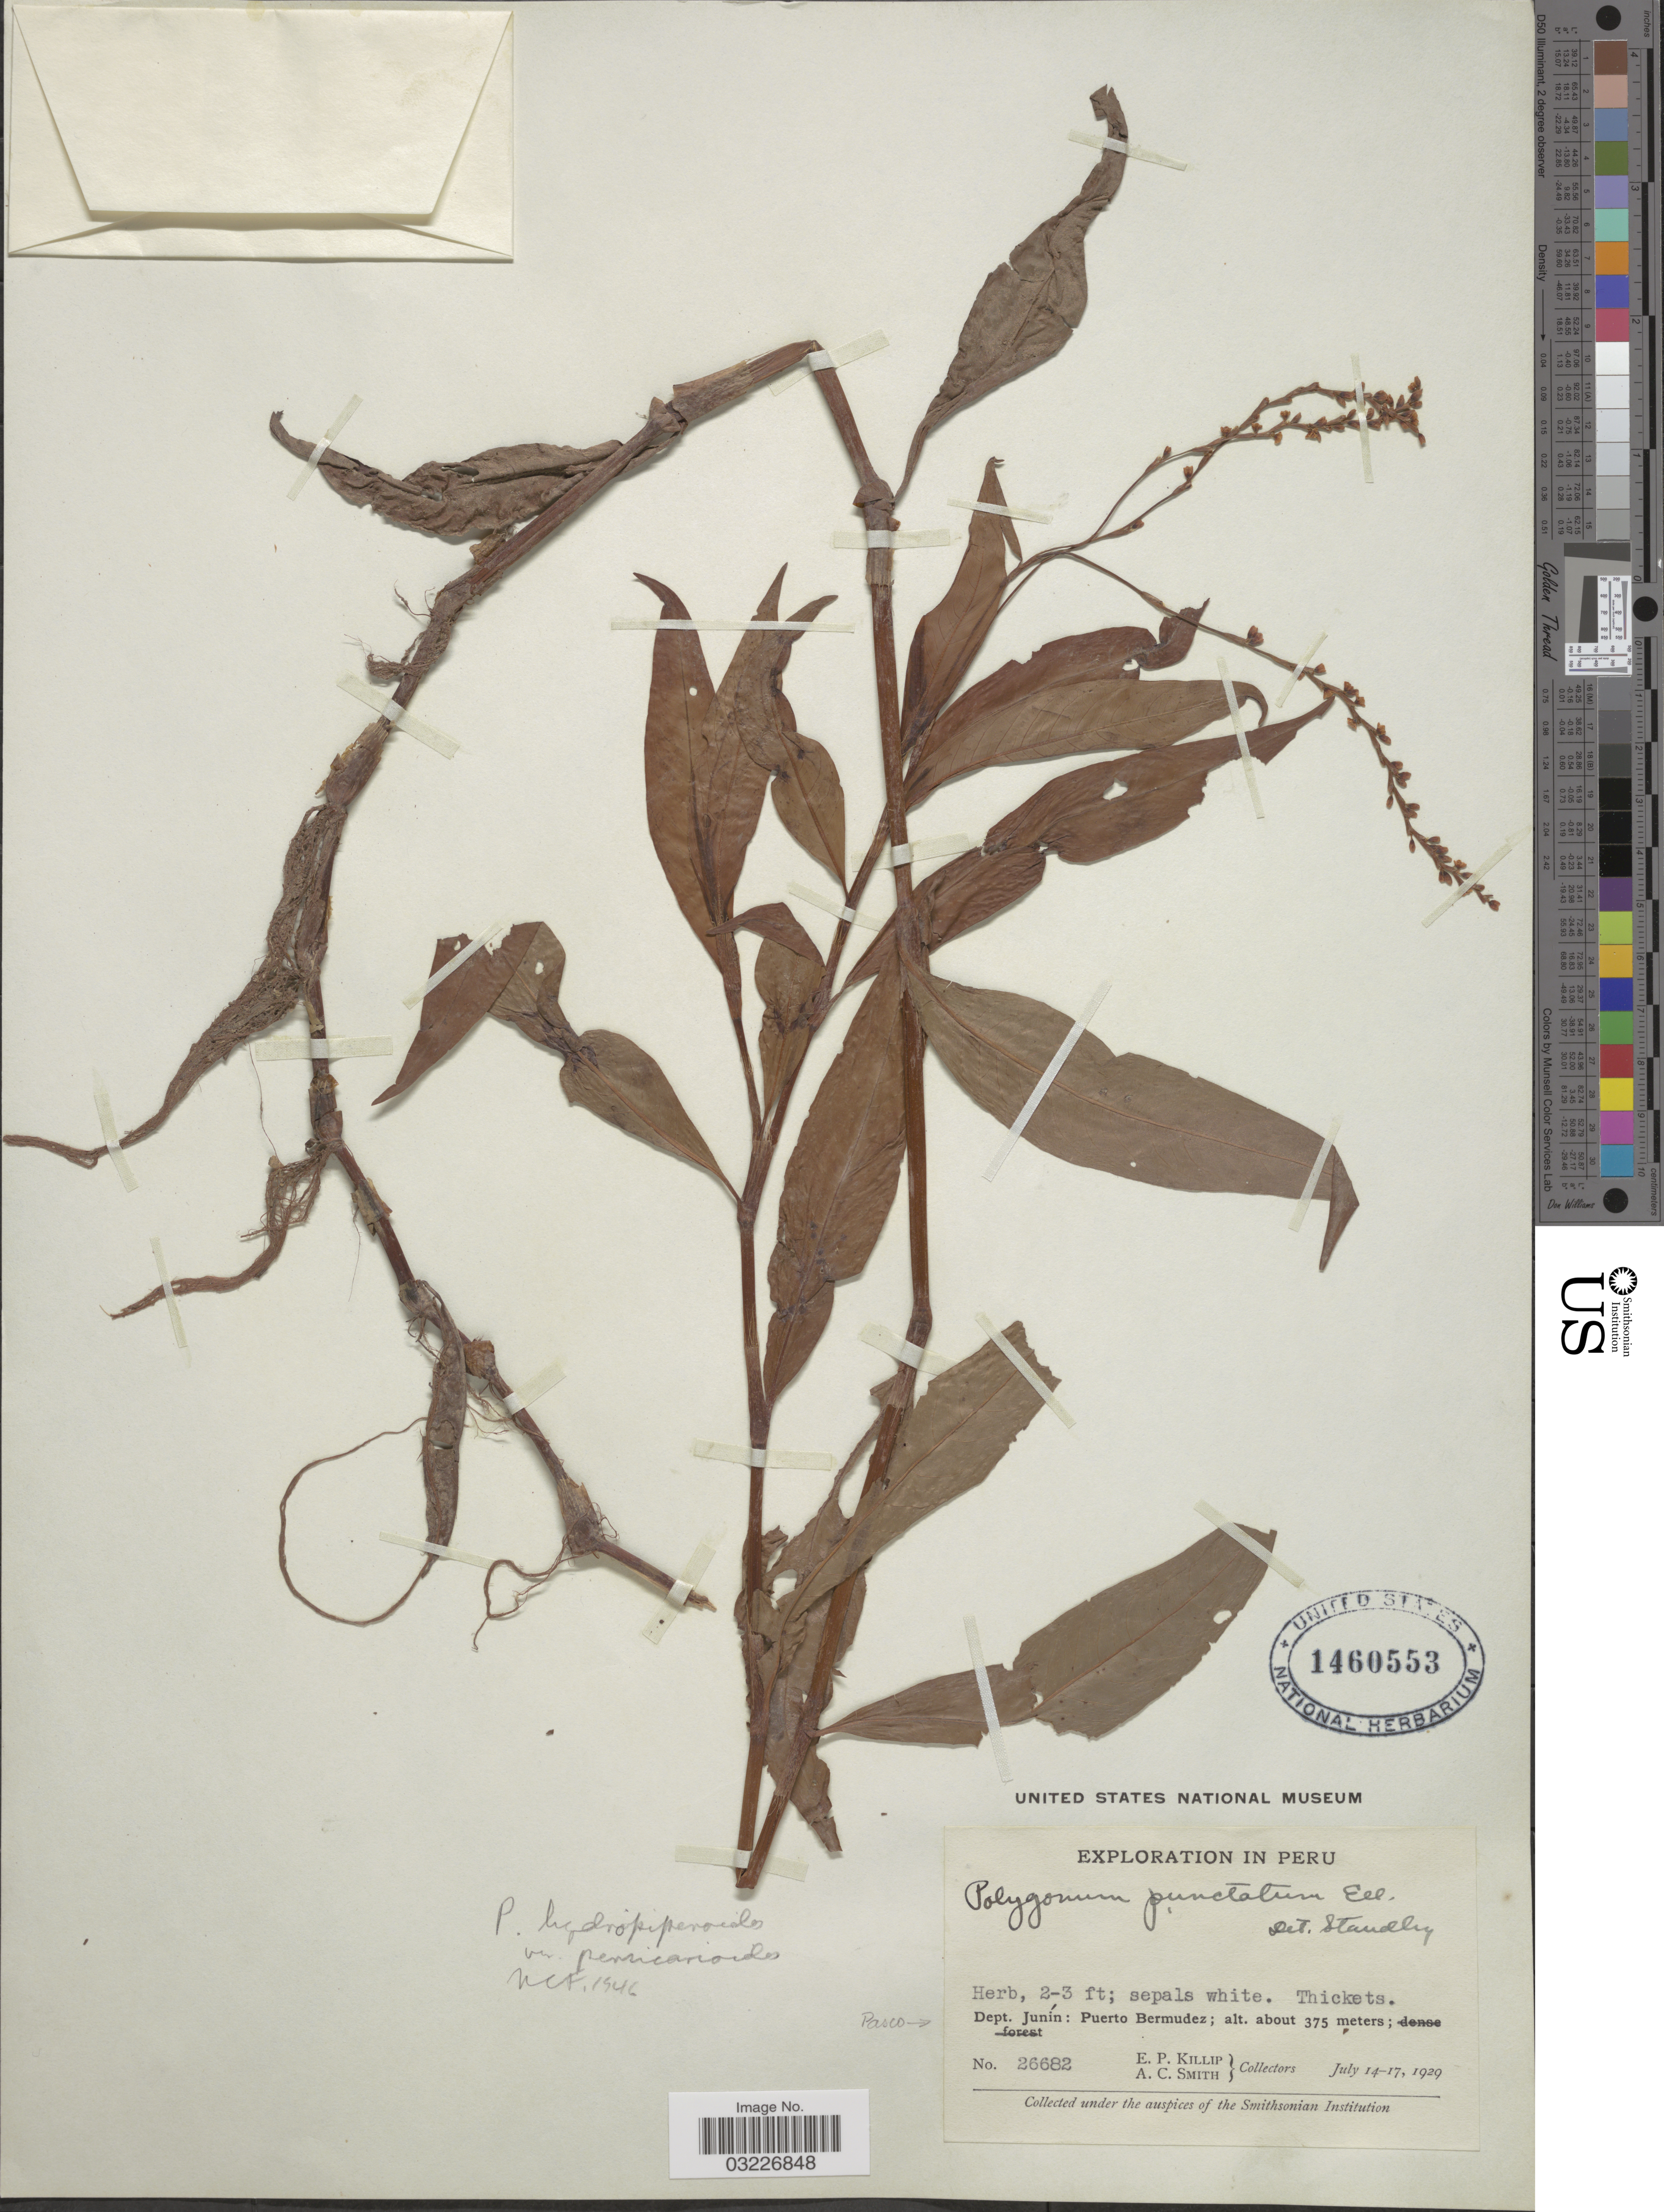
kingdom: Plantae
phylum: Tracheophyta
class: Magnoliopsida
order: Caryophyllales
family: Polygonaceae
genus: Polygonum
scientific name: Polygonum hydropiperoides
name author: Michx.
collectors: E. P. Killip & A. C. Smith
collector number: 26682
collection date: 1929-07-14/1929-07-17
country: Peru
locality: Pasco, Dept. Junín: Puerto Bermudez.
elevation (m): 375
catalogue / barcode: US 1460553